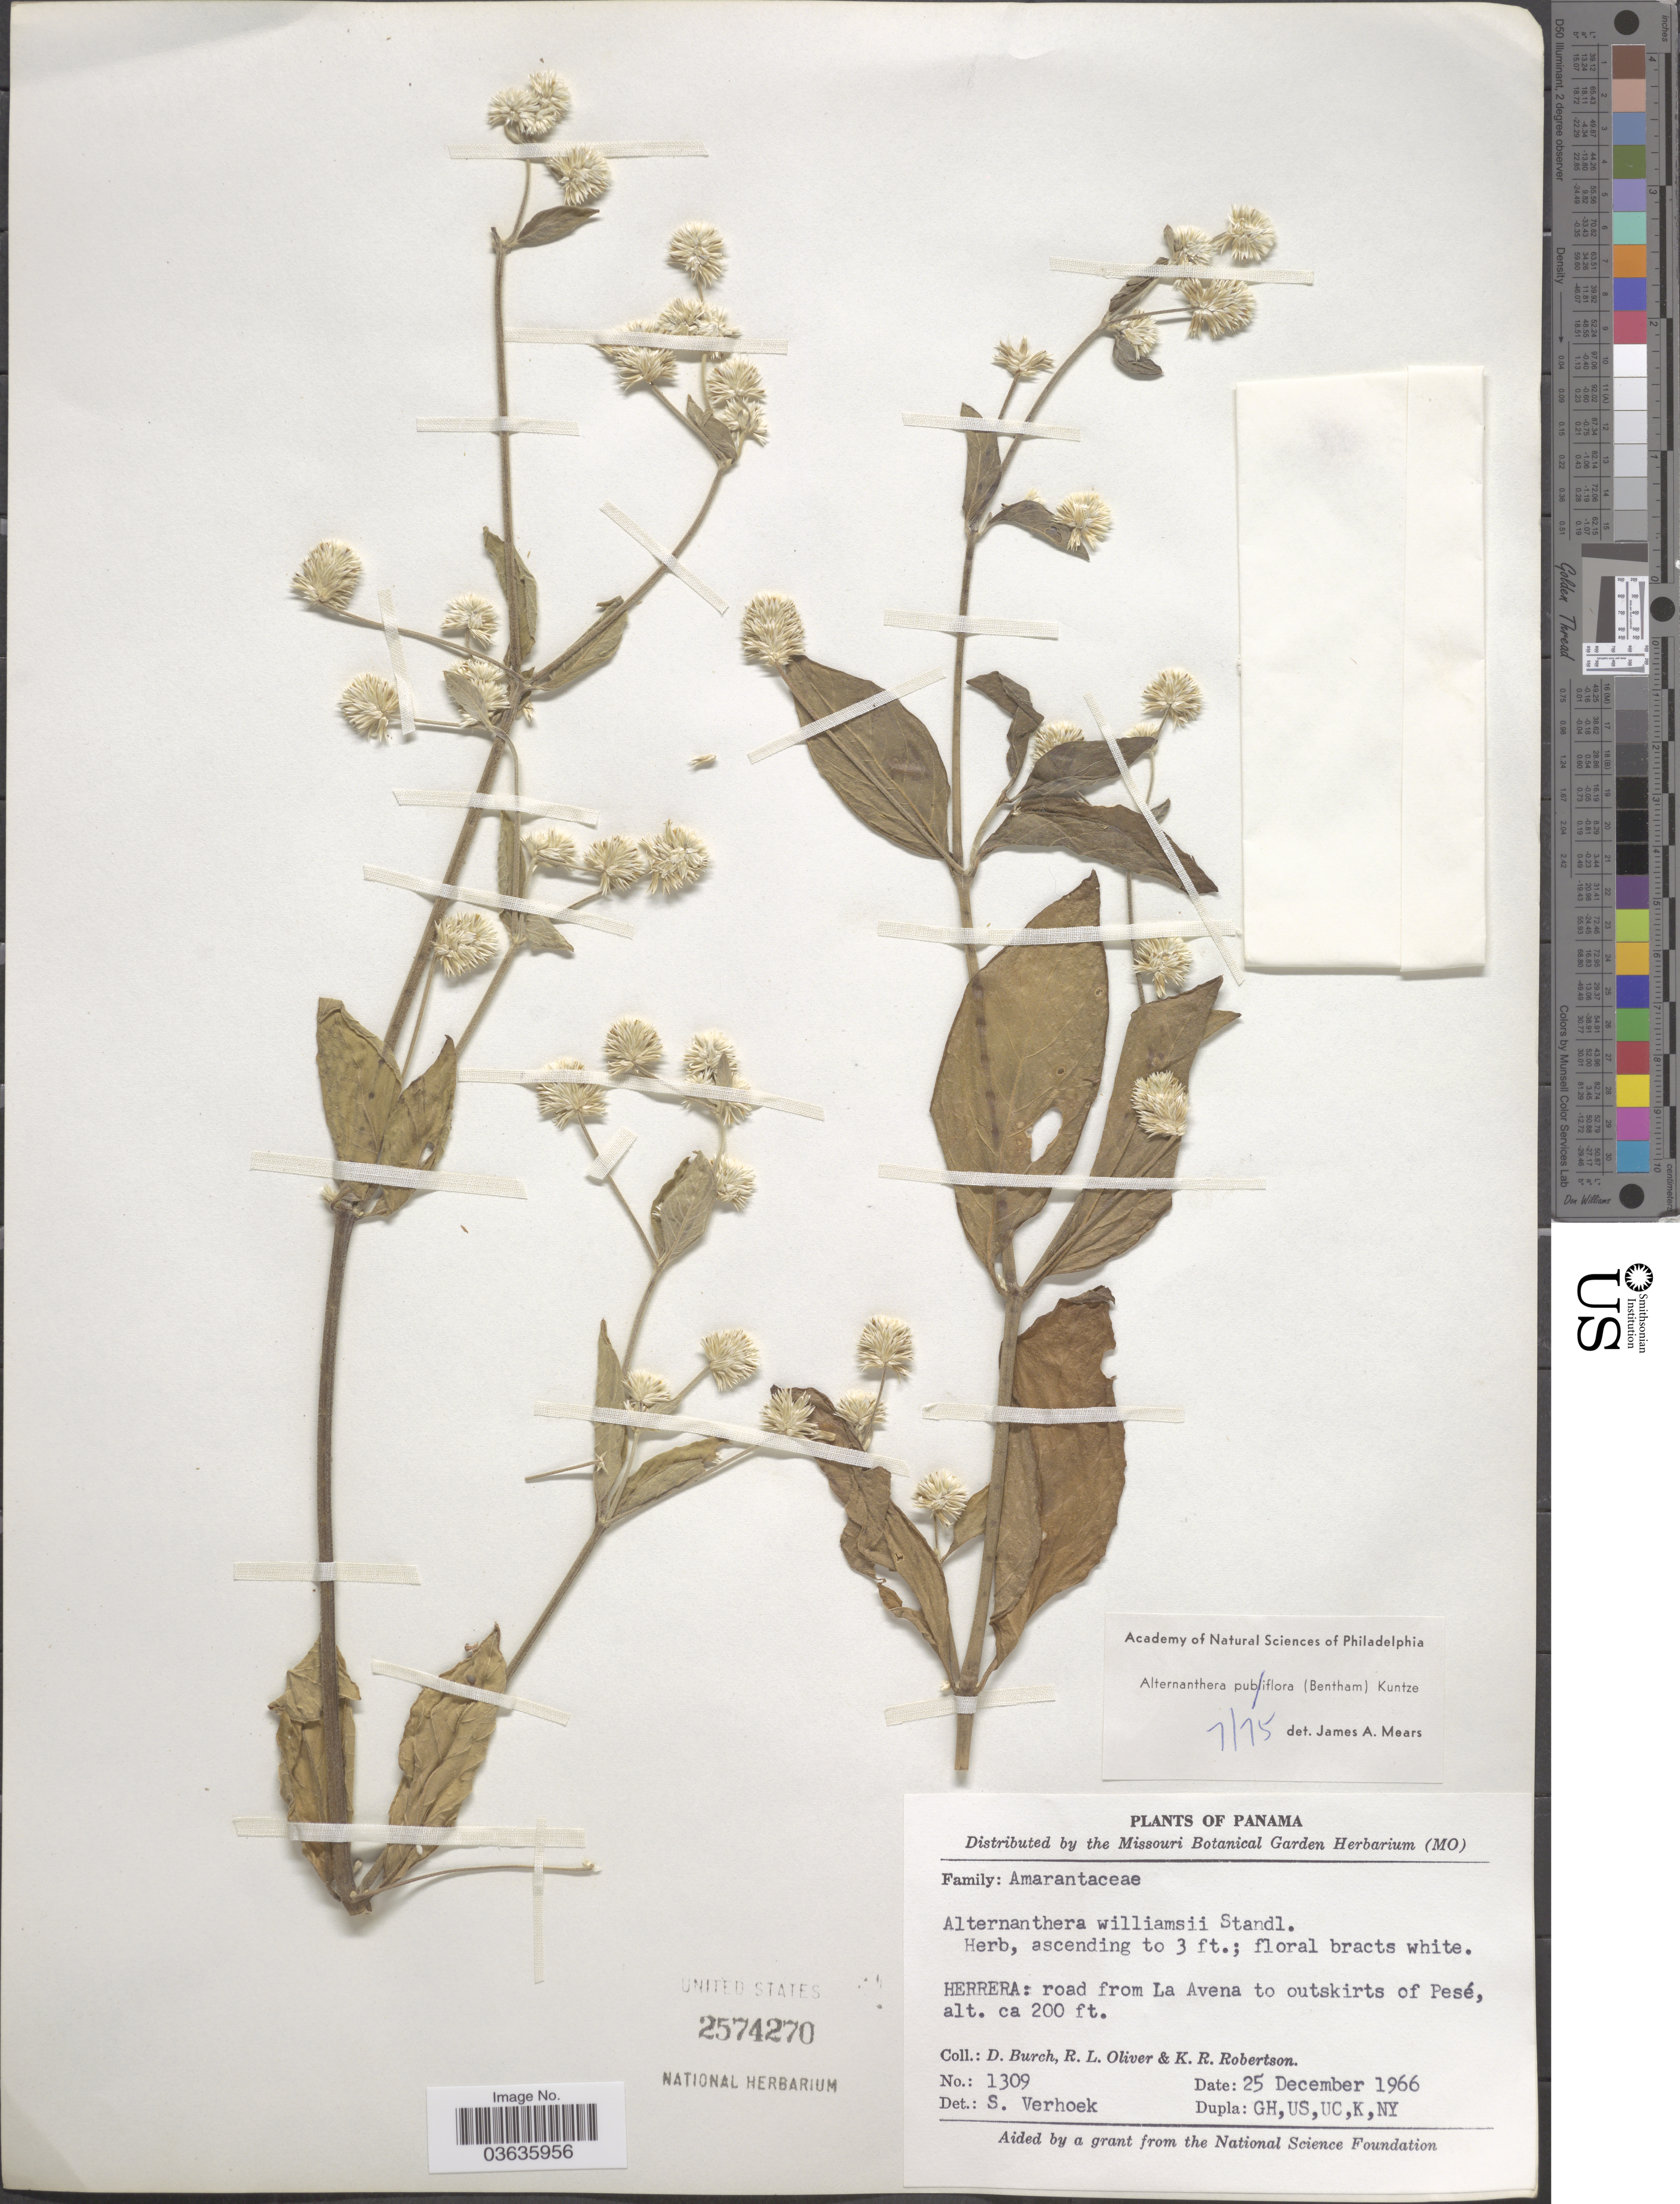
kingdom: Plantae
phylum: Tracheophyta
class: Magnoliopsida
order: Caryophyllales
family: Amaranthaceae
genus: Alternanthera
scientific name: Alternanthera pubiflora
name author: (Benth.) Kuntze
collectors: D. Burch, R. Oliver & K. Robertson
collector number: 1309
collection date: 1966-12-25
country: Panama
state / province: Herrera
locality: Road from La Avena to outskirts of Pesé.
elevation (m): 61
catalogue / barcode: US 2574270